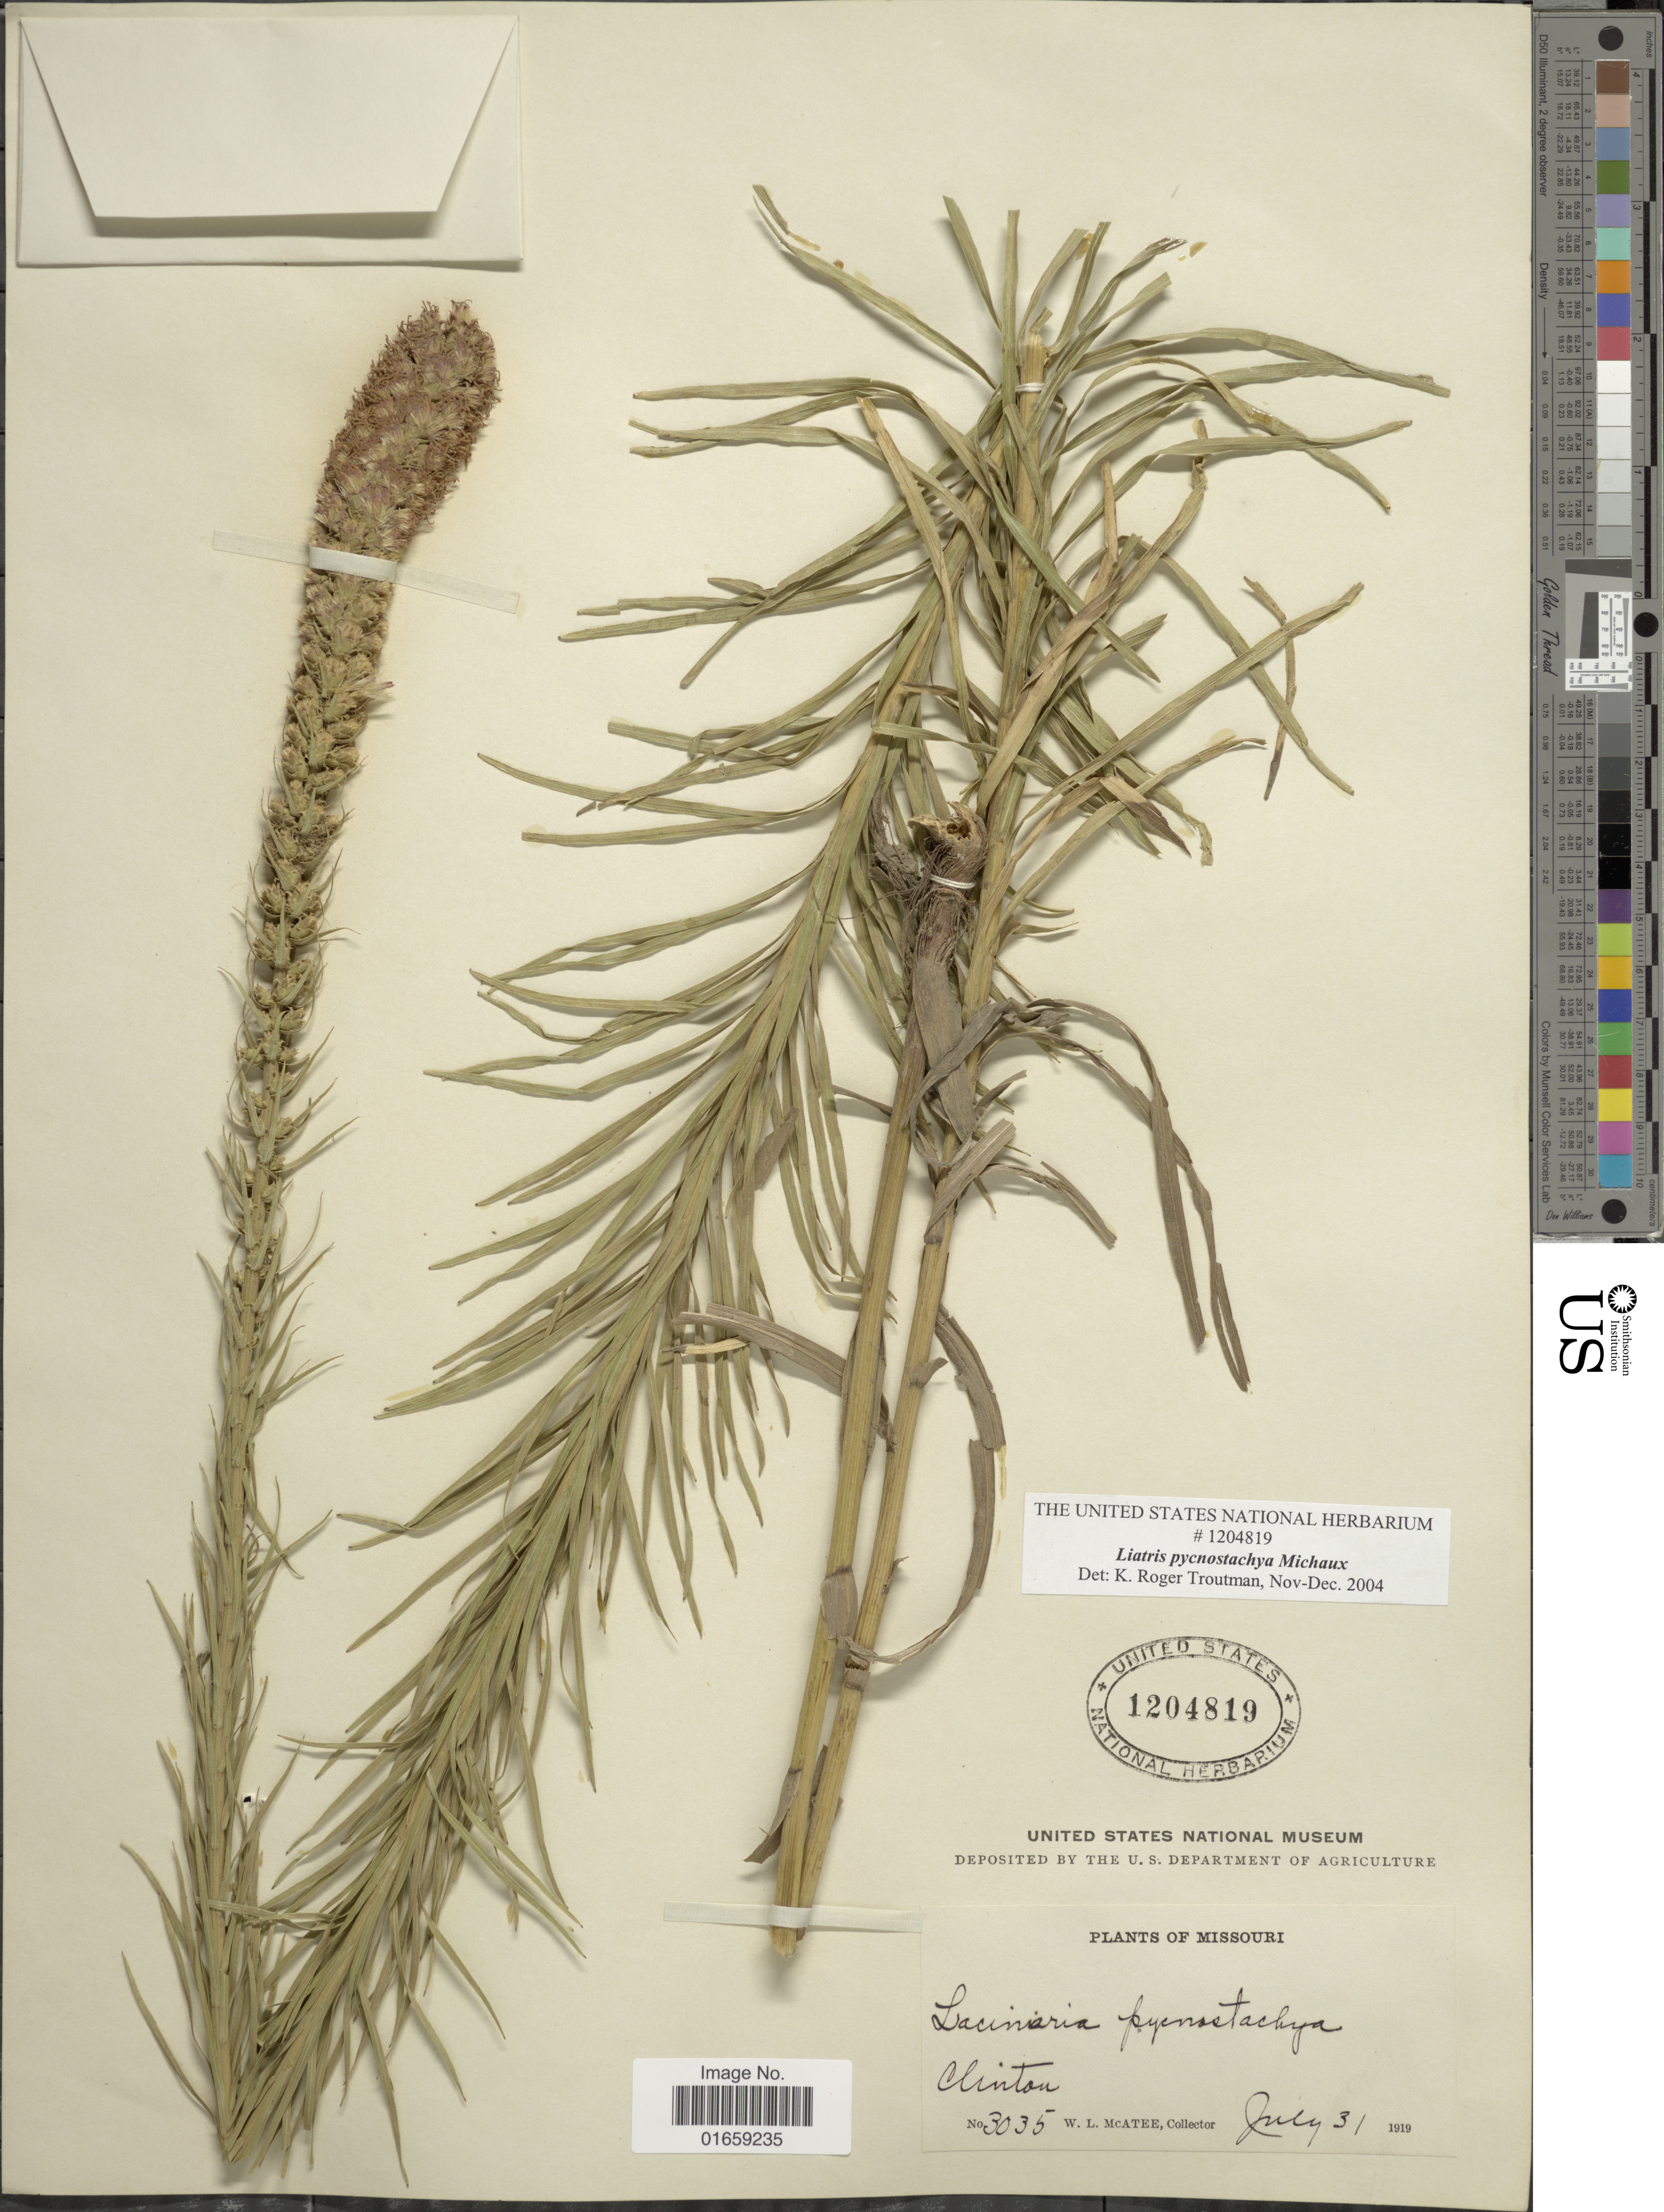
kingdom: Plantae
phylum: Tracheophyta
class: Magnoliopsida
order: Asterales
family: Asteraceae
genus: Liatris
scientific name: Liatris pycnostachya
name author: Michx.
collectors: W. McAtee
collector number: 3035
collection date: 1919-07-31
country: United States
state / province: Missouri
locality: Clinton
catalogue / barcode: US 1204819